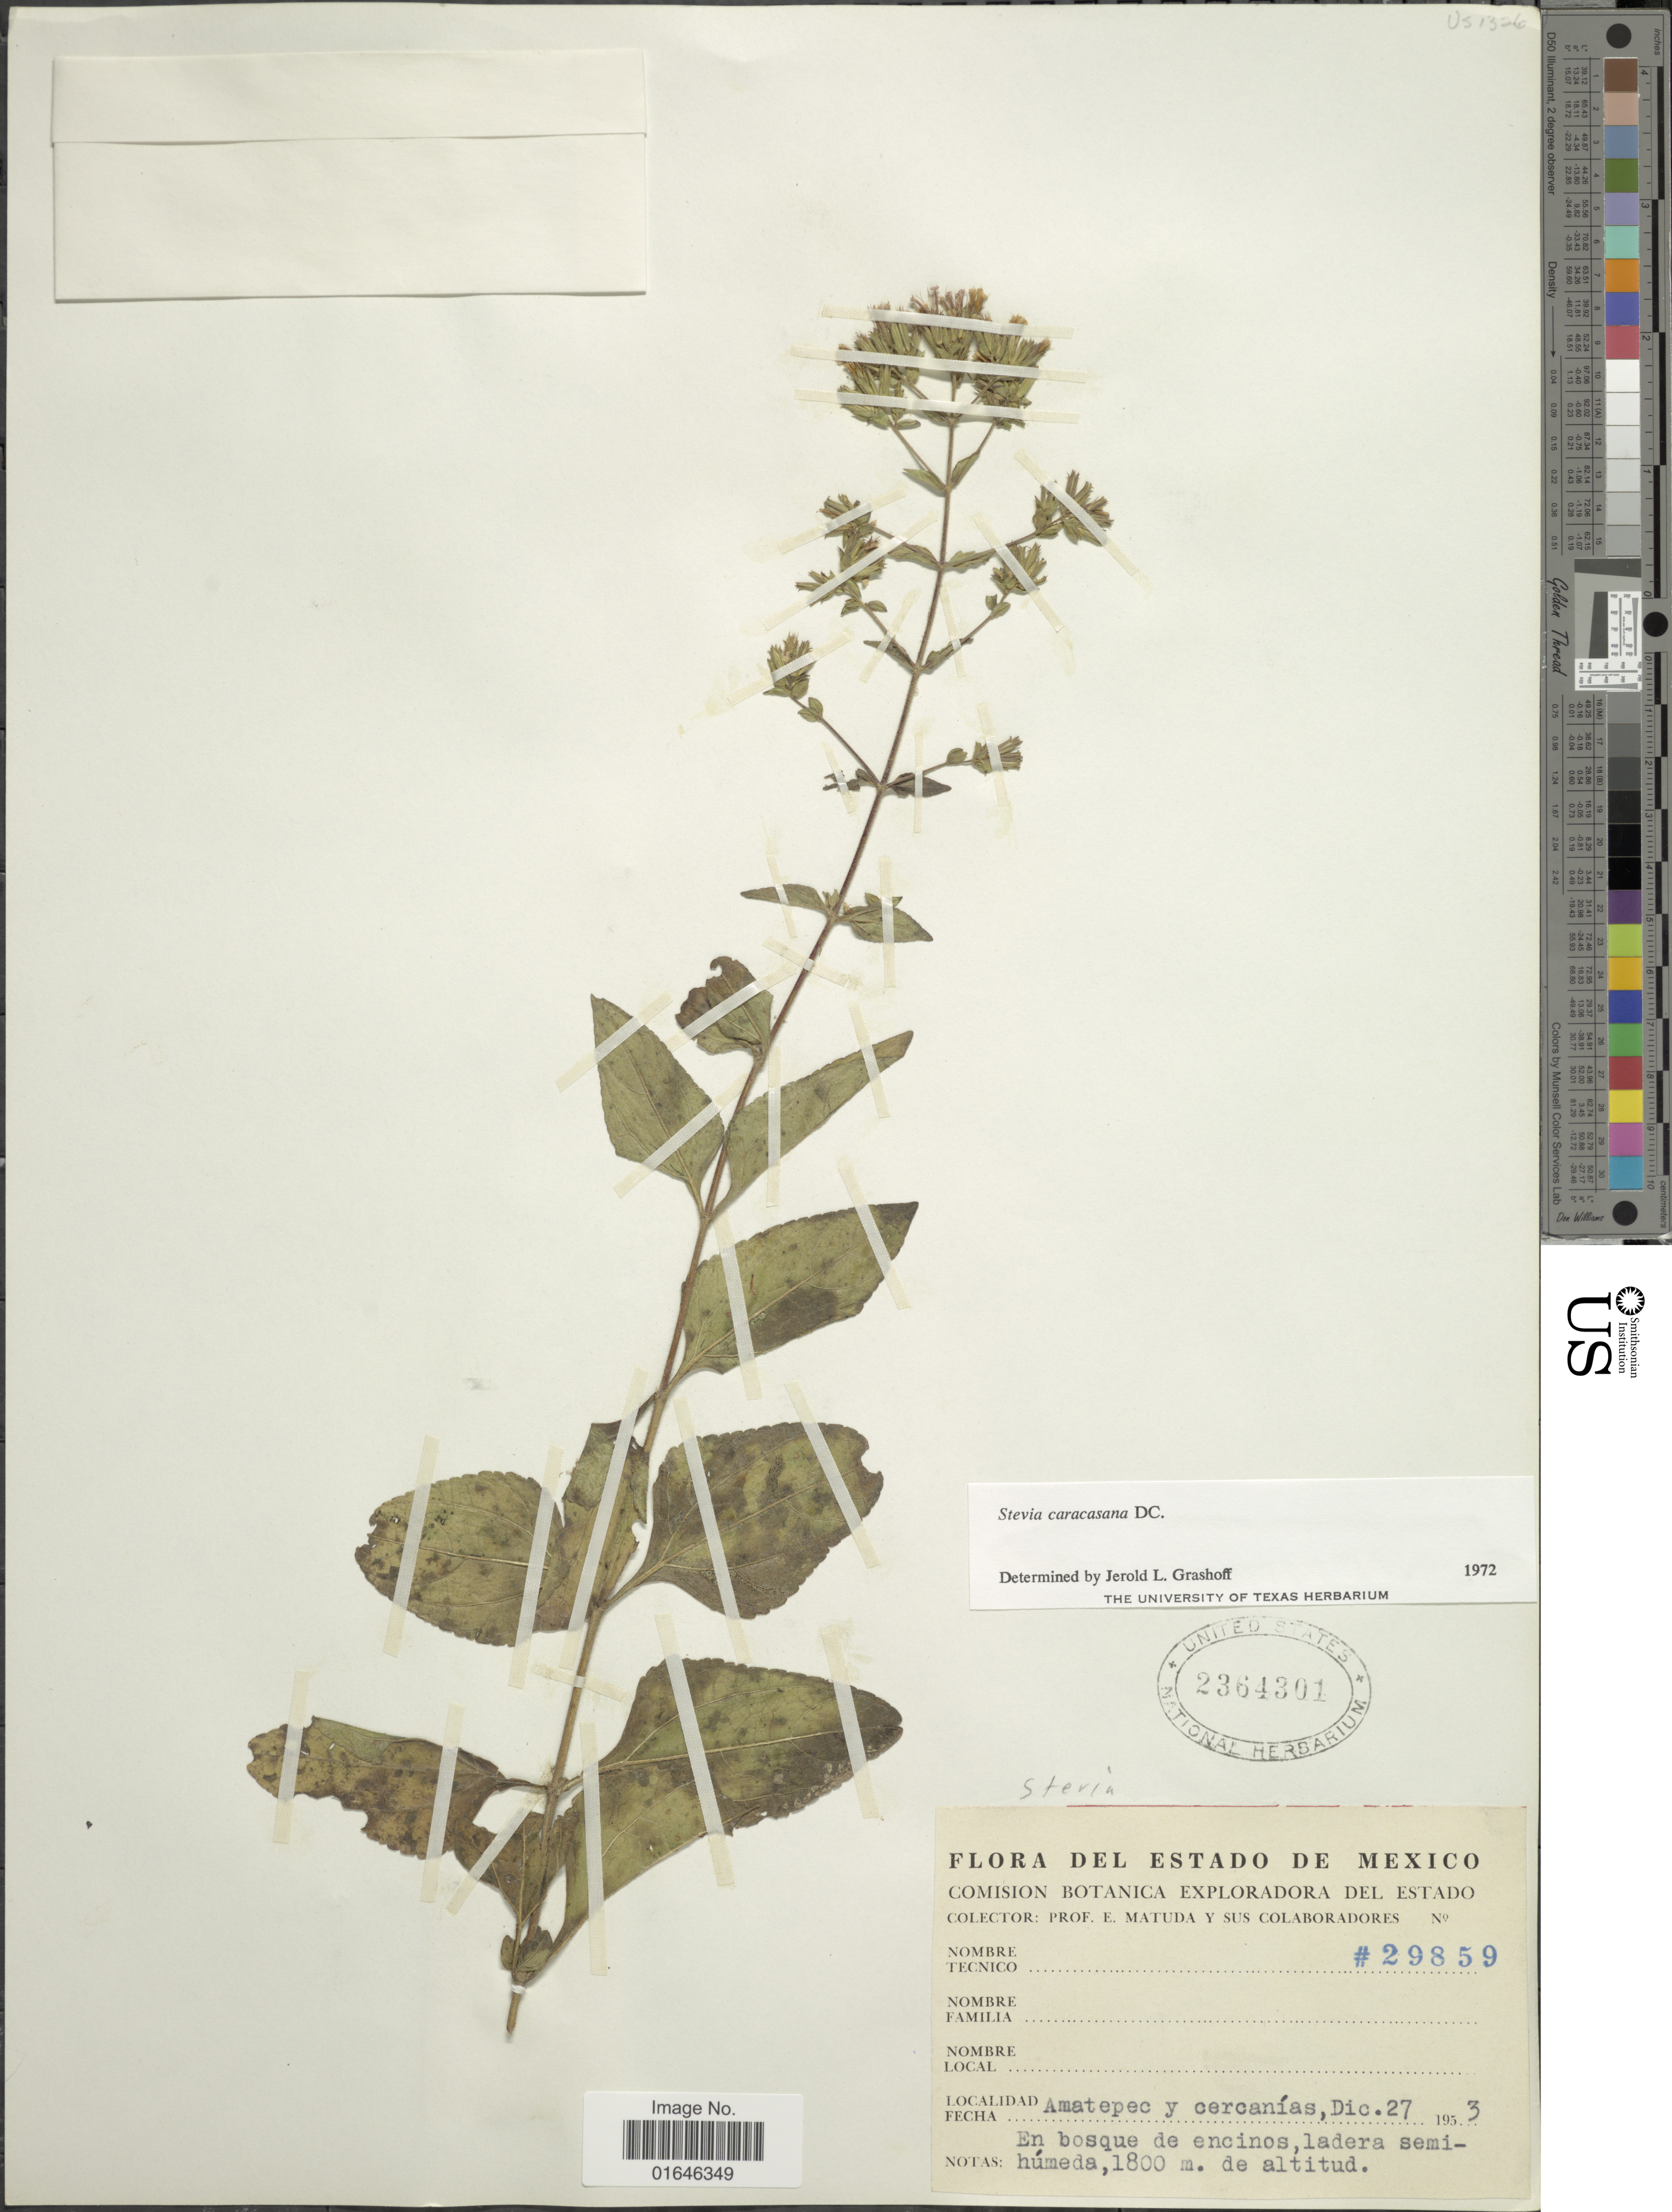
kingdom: Plantae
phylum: Tracheophyta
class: Magnoliopsida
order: Asterales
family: Asteraceae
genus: Stevia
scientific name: Stevia caracasana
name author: DC.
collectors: E. Matuda & et al.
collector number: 29859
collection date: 1953-12-27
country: Mexico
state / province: México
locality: Amatepec y cercanías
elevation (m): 1800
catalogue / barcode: US 2364301